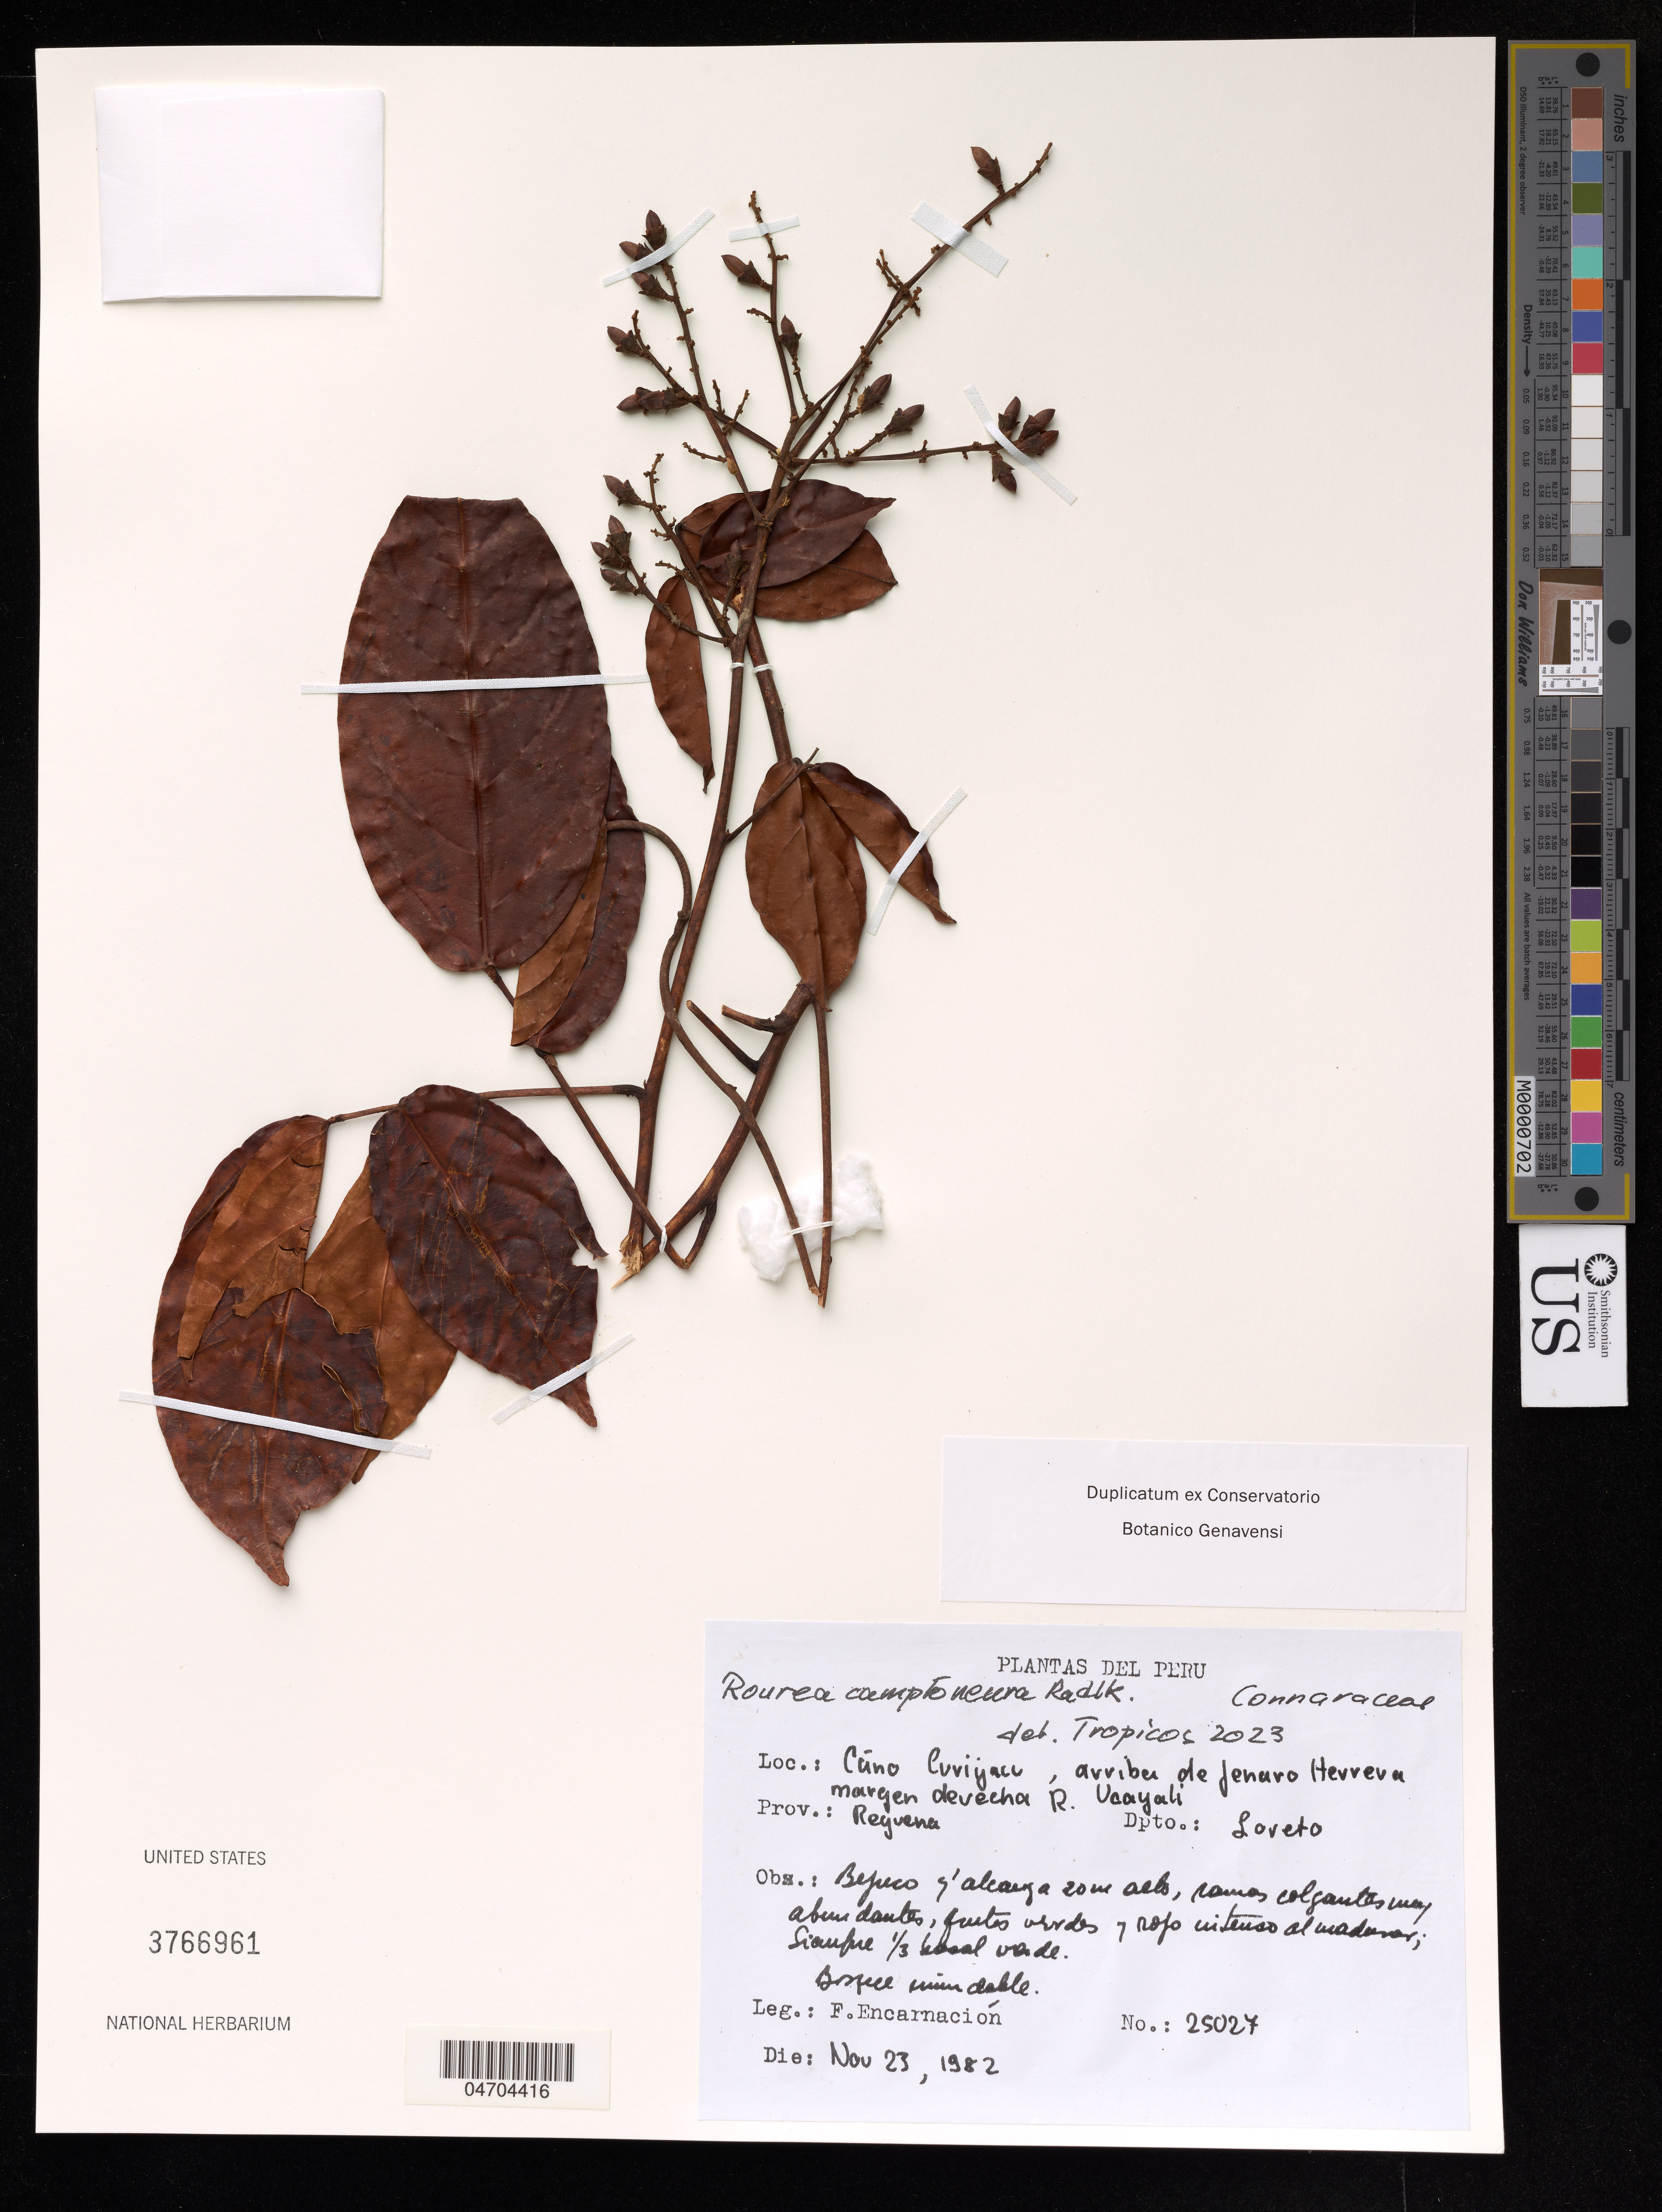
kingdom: Plantae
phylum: Tracheophyta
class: Magnoliopsida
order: Oxalidales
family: Connaraceae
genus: Rourea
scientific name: Rourea camptoneura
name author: Radlk.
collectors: F. Encarnación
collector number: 25027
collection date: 1982-11-23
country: Peru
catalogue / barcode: US 3766961